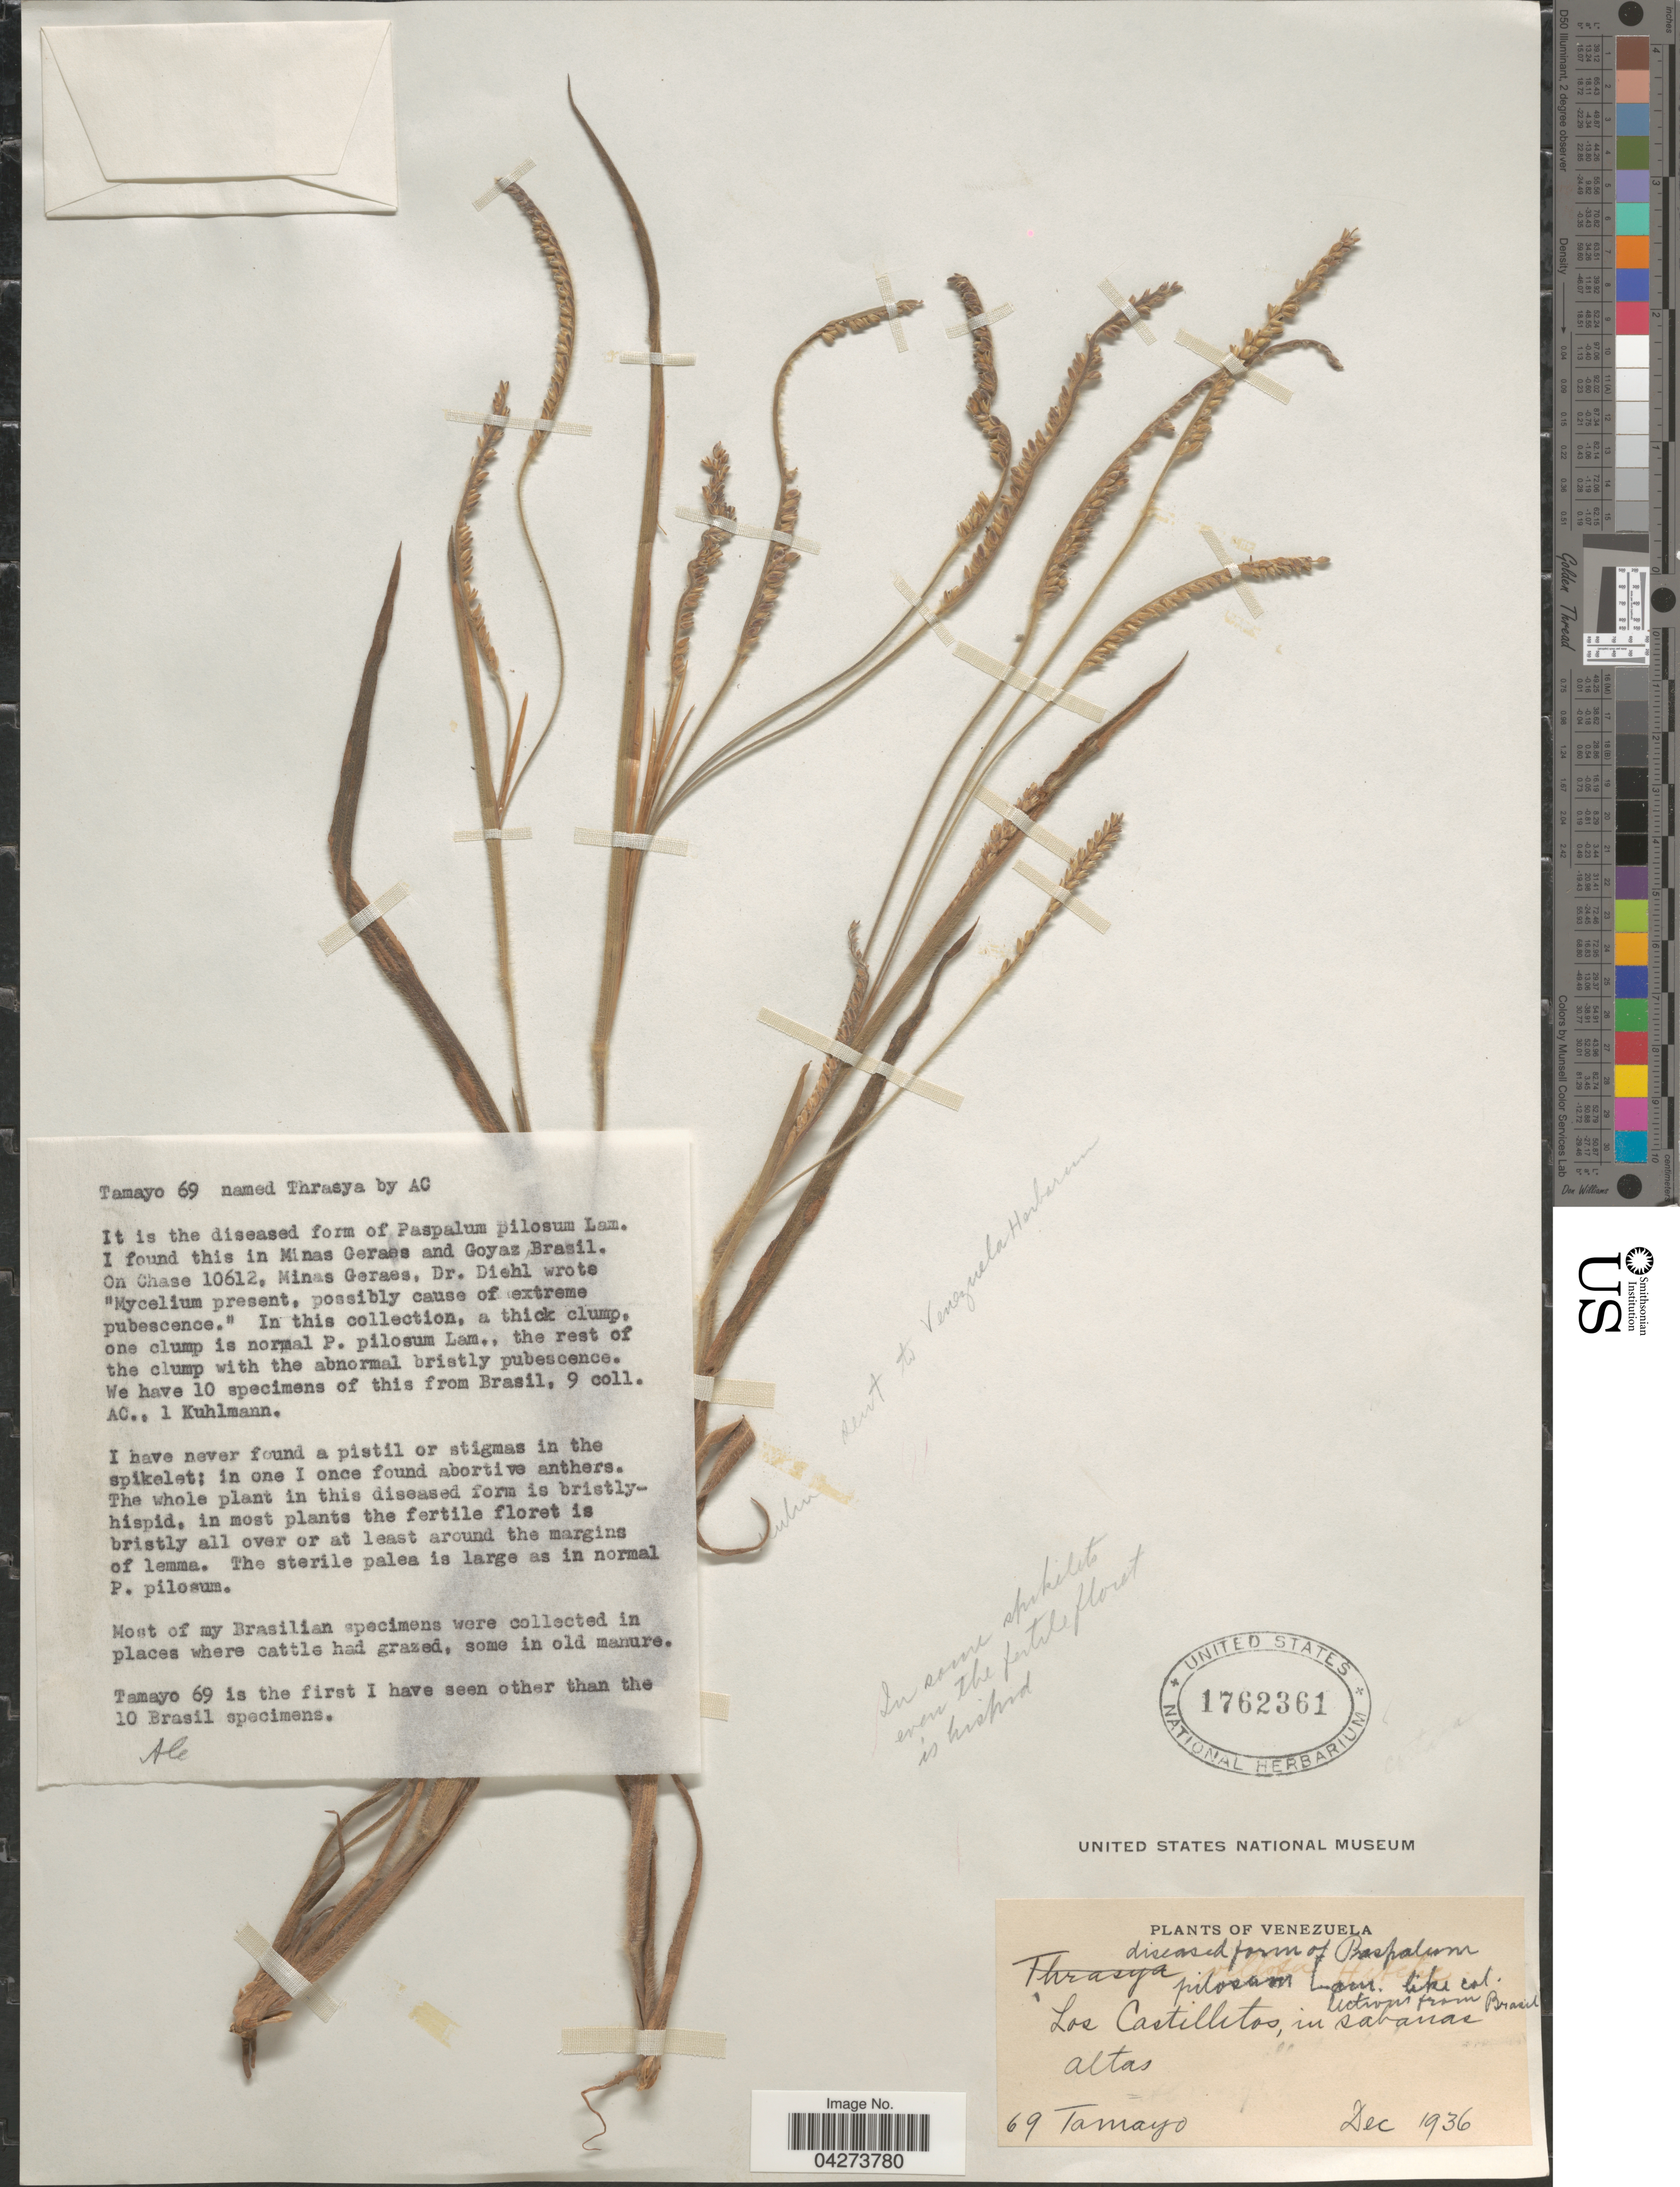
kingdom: Plantae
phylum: Tracheophyta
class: Liliopsida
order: Poales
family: Poaceae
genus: Paspalum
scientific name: Paspalum pilosum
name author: Lam.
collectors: -. Tamayo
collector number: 69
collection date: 1936-12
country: Venezuela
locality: Los Castillitos, in sabana altas.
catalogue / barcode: US 1762361